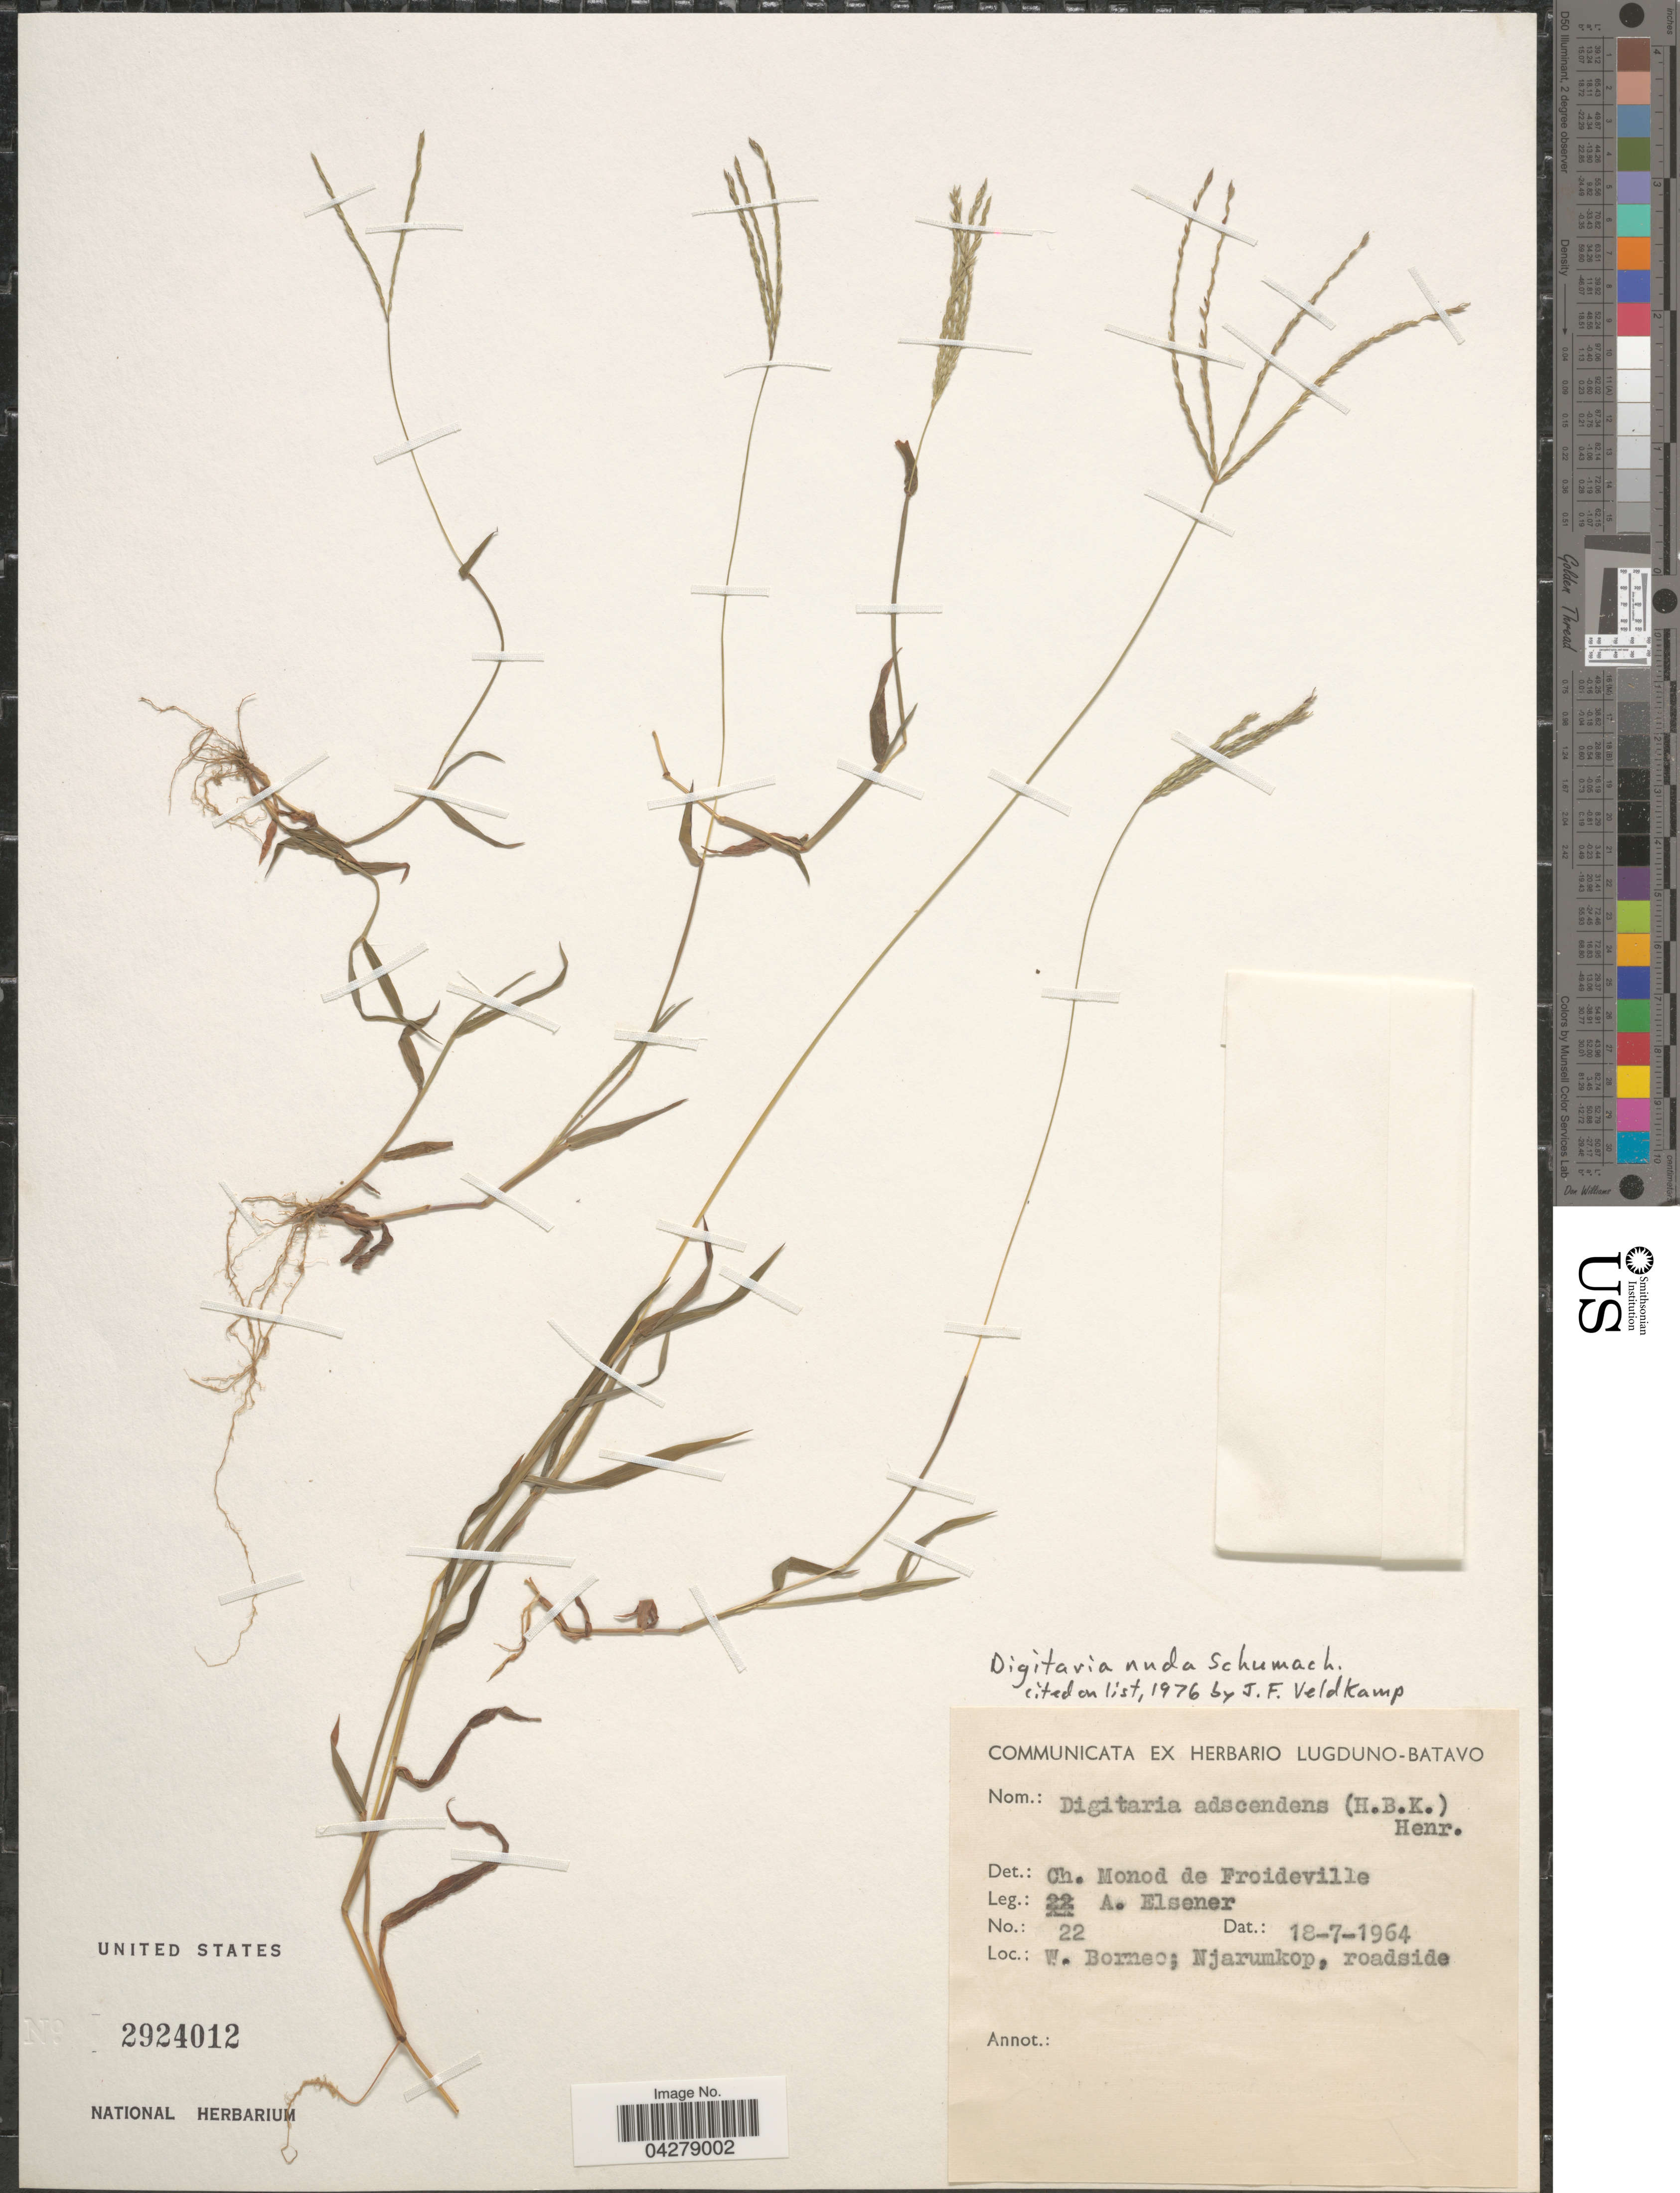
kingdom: Plantae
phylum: Tracheophyta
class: Liliopsida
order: Poales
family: Poaceae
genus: Digitaria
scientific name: Digitaria nuda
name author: Schumach.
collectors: A. Elsener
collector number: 22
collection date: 1964-07-18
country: Indonesia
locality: W. Borneo; Njarumkop, roadside.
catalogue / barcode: US 2924012